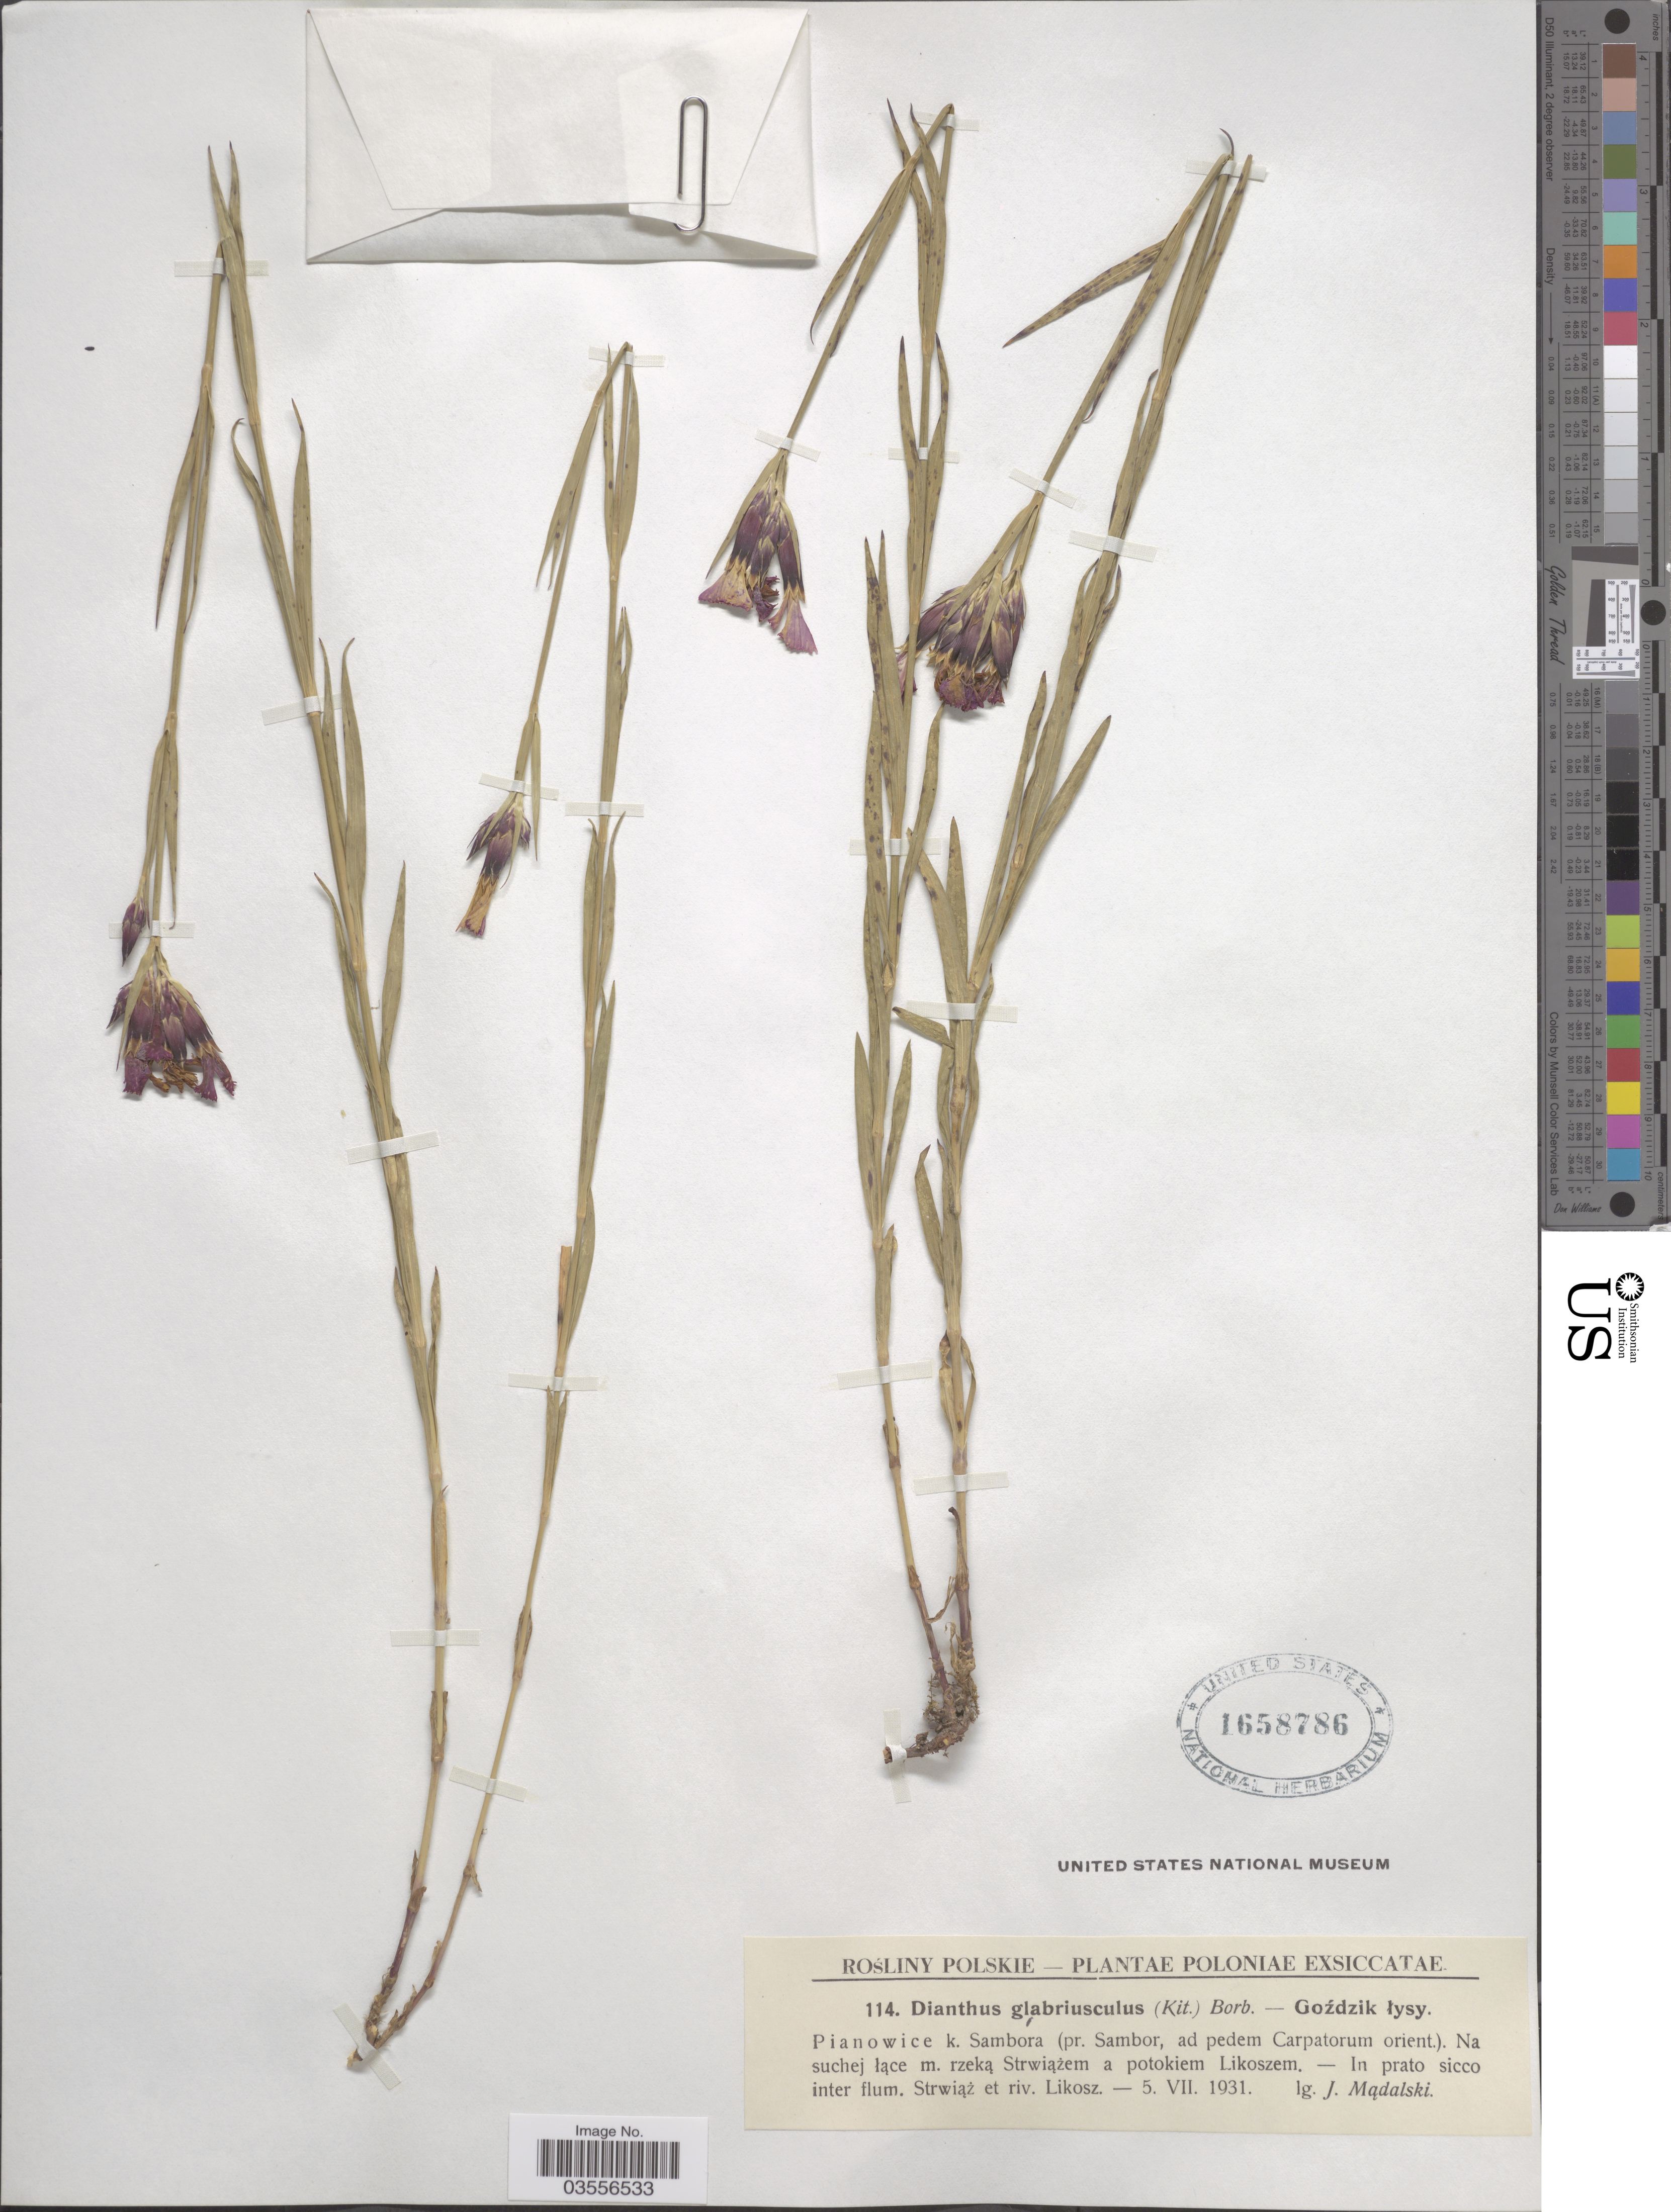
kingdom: Plantae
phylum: Tracheophyta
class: Magnoliopsida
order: Caryophyllales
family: Caryophyllaceae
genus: Dianthus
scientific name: Dianthus glabriusculus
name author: (Kit.) Borbás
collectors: J. Mqdalski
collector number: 114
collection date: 1931-07-05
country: Poland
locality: Pianowice k. Sambora (pr. Sambor, ad pedem Carpatorum orient.). Na suchej lące m. rzeką Strwiążem a potokiem Likoszem. - In prato sicco inter flum. Strwiąż et riv. Likosz.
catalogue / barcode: US 1658786